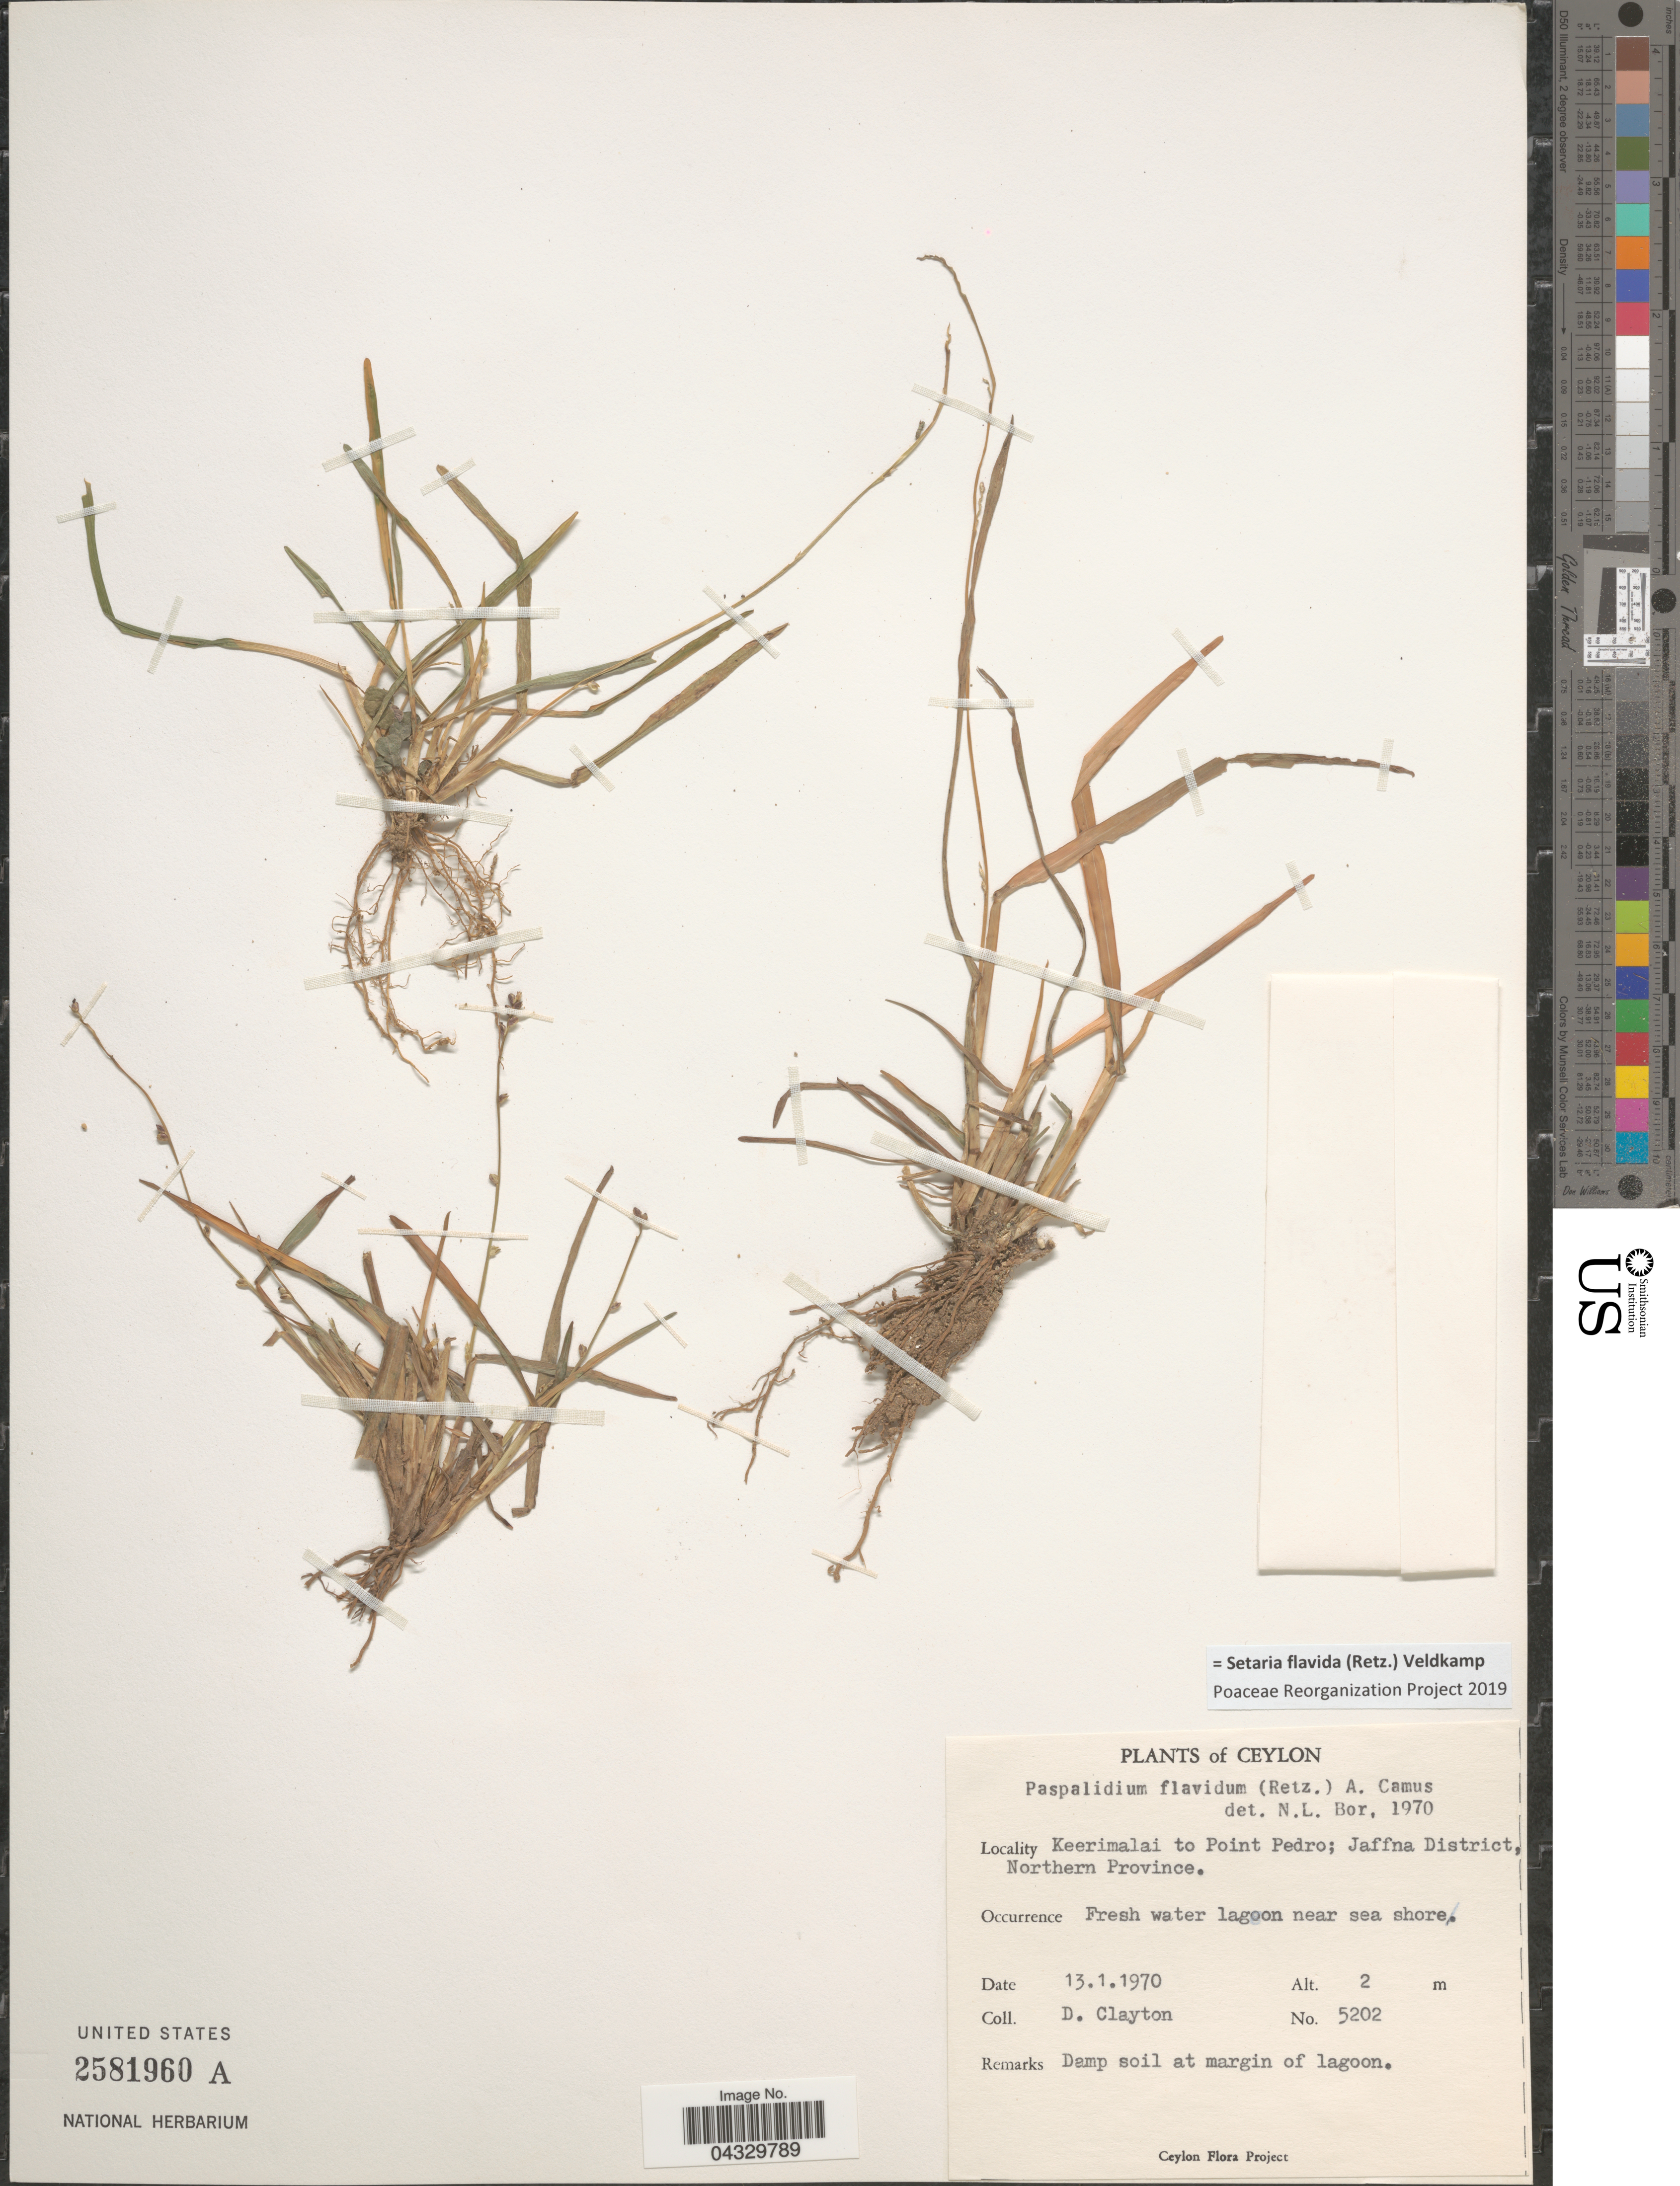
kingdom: Plantae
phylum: Tracheophyta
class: Liliopsida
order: Poales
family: Poaceae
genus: Setaria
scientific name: Setaria flavida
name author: (Retz.) Veldkamp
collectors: D. Clayton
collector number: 5202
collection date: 1970-01-13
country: Sri Lanka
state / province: North Central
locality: Ceylon. Keerimalai to Point Pedro; Jaffna District.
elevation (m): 2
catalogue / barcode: US 2581960A